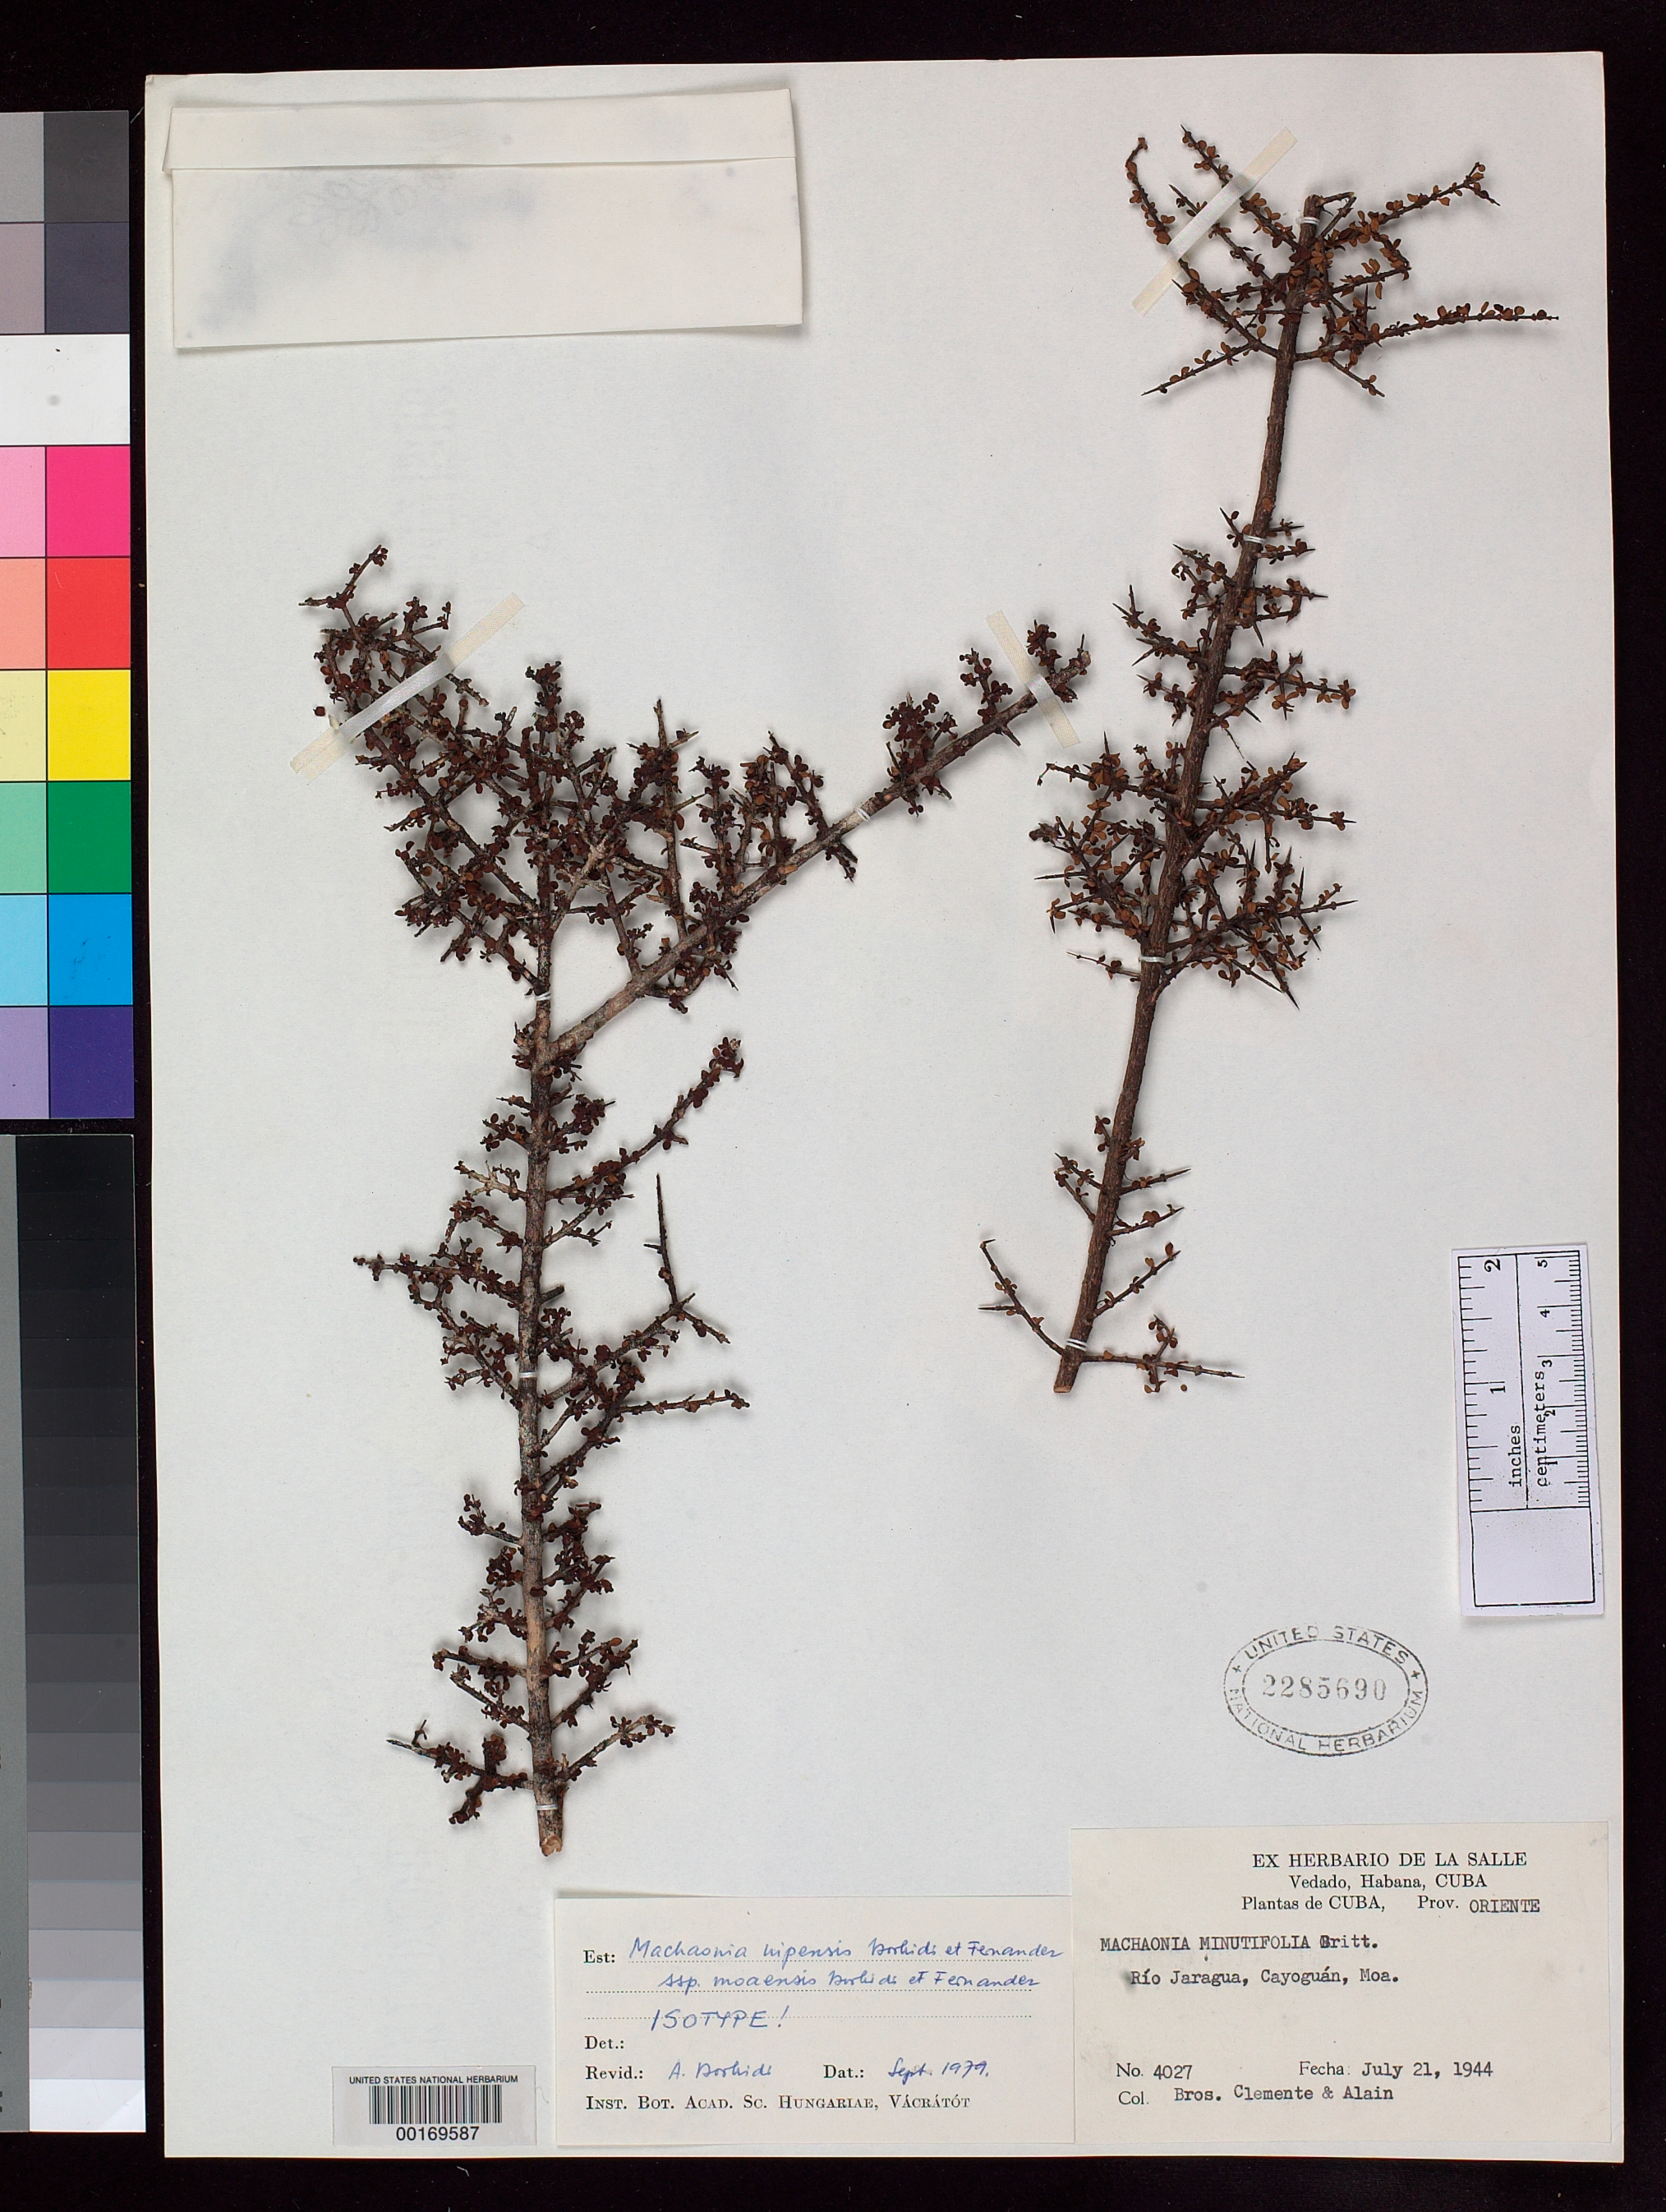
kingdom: Plantae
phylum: Tracheophyta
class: Magnoliopsida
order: Gentianales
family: Rubiaceae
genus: Machaonia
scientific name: Machaonia nipensis subsp. moaensis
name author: Borhidi & M. Fernández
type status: Isotype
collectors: A. Clément Téteau & A. H. Liogier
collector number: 4027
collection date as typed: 21 Jul 1944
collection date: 1944-07-21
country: Cuba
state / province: Oriente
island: Greater Antilles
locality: Rio Jaragua, Cayoguan, Moa.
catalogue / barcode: US 2285690